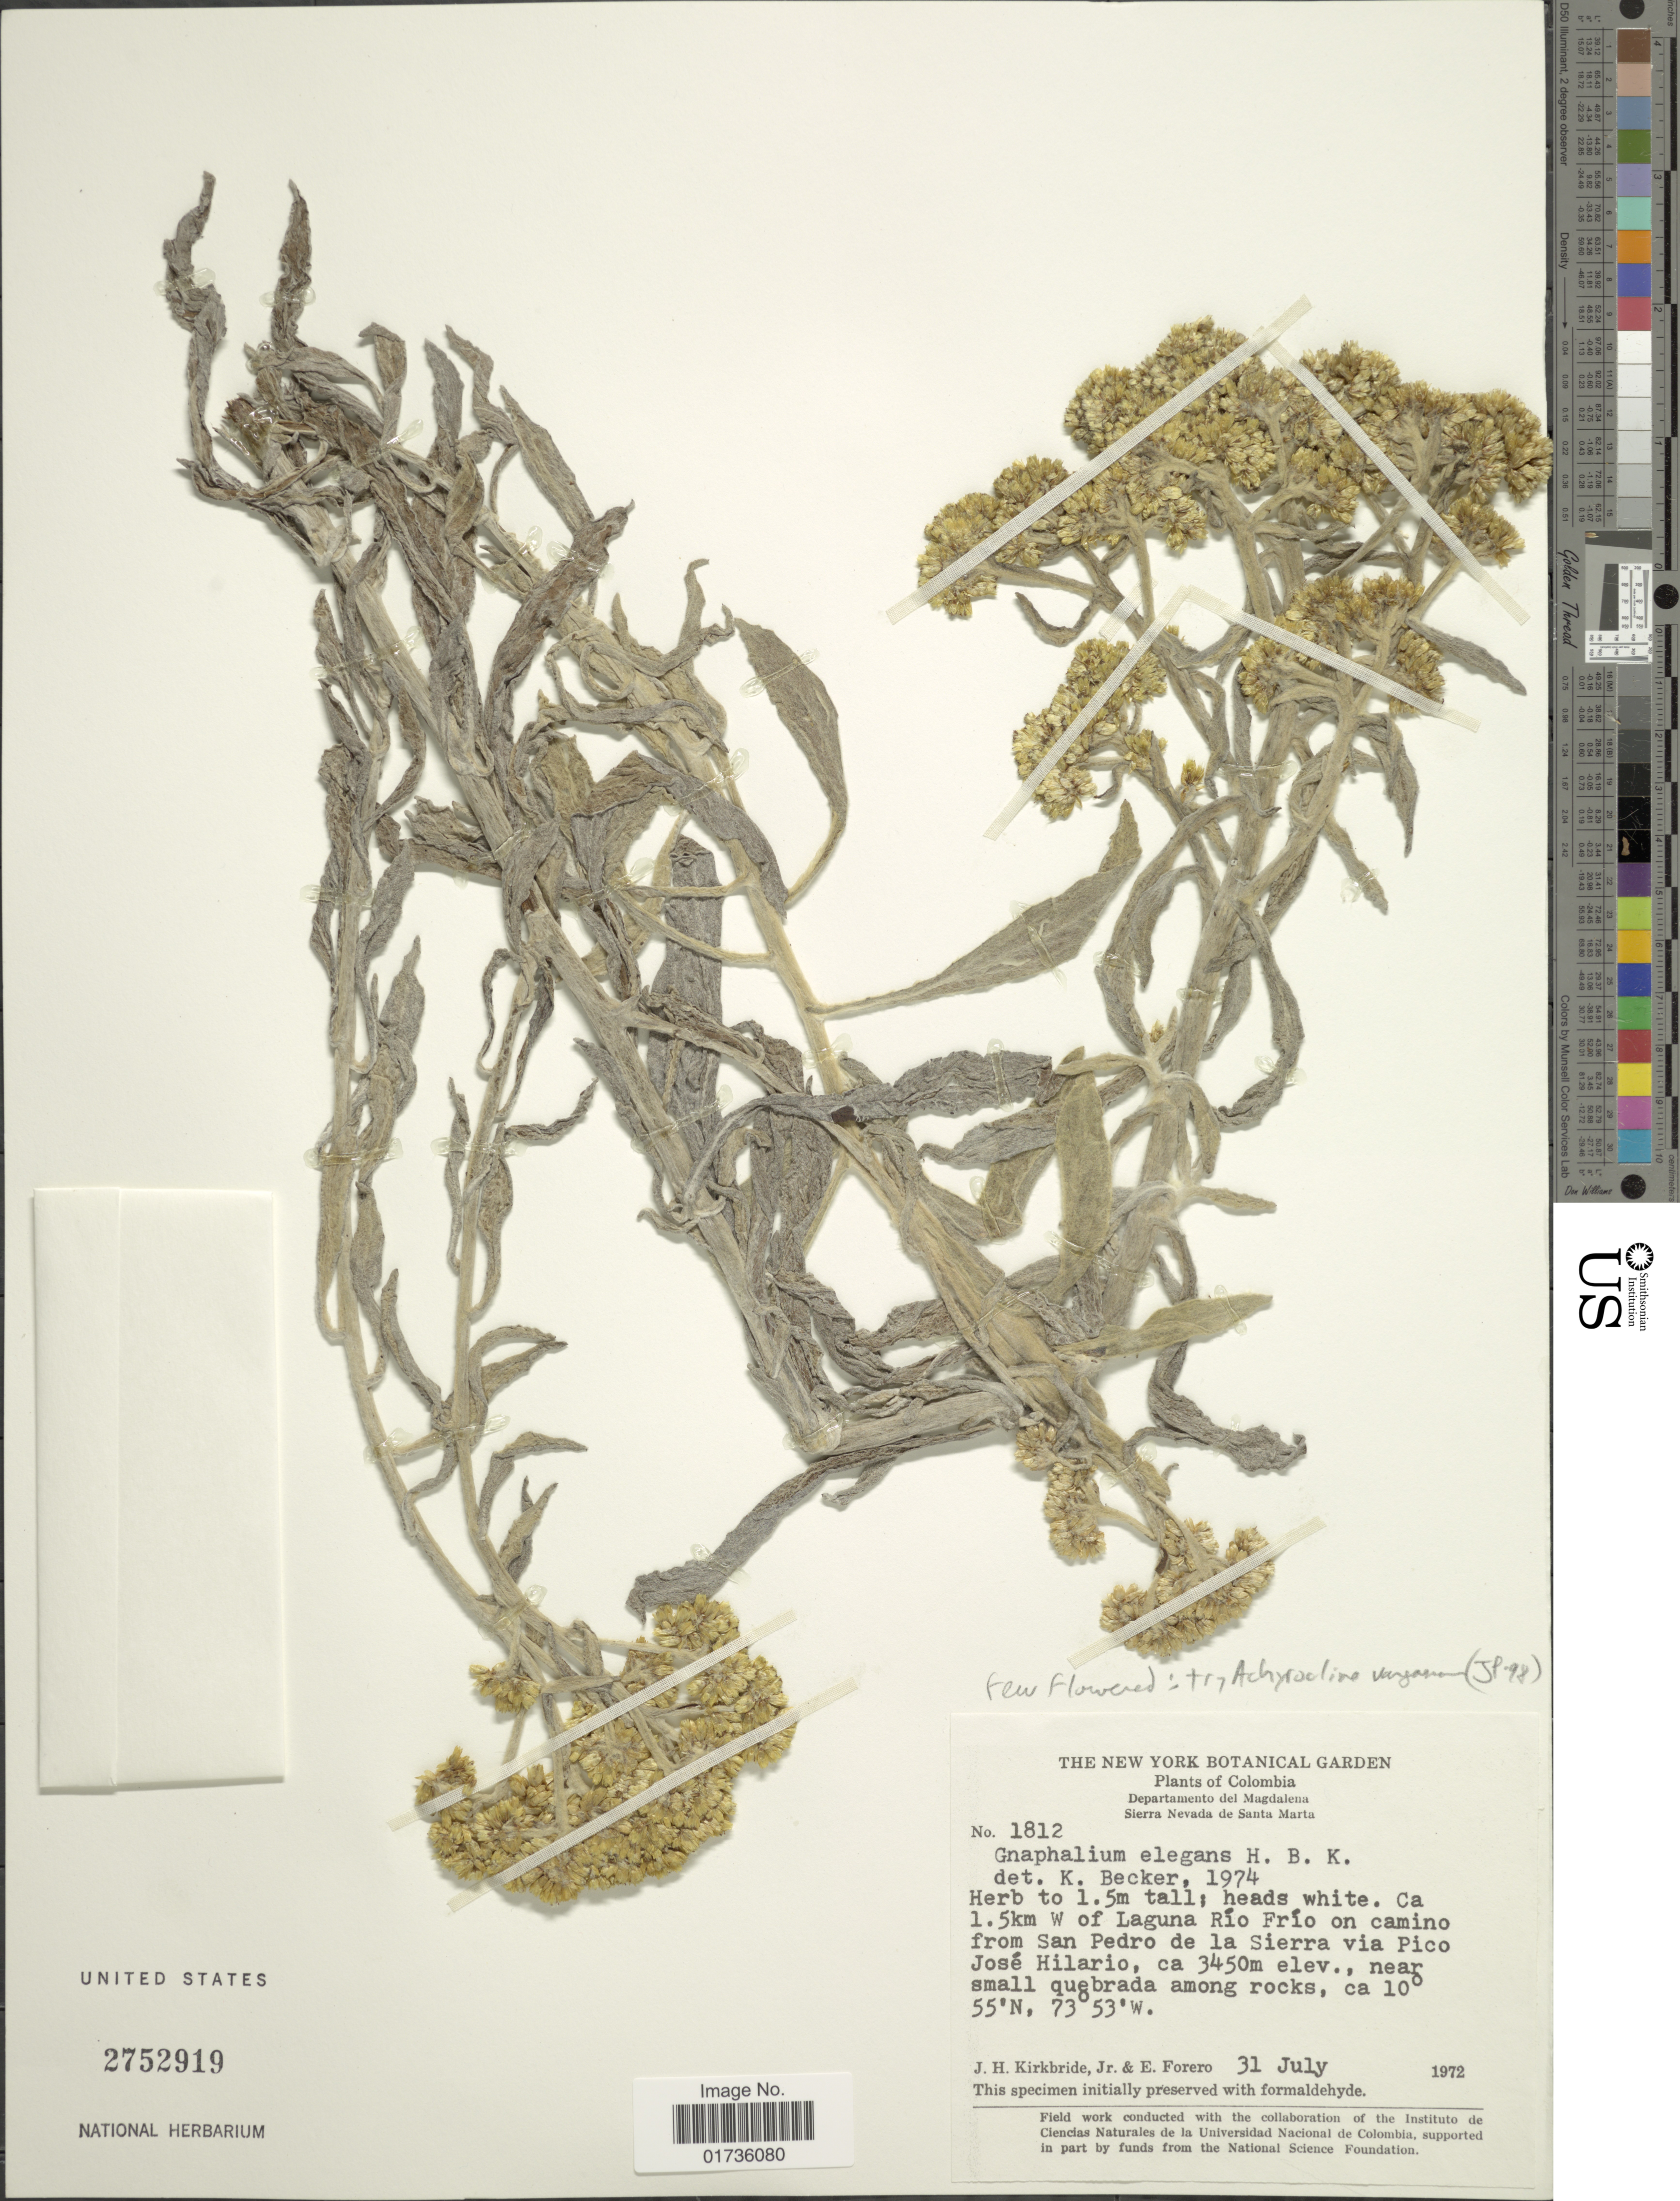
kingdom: Plantae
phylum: Tracheophyta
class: Magnoliopsida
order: Asterales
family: Asteraceae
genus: Achyrocline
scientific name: Achyrocline sp.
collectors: J. H. Kirkbride & E. Forero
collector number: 1812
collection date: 1972-07-31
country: Colombia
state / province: Magdalena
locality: Departamento del Magdalena, Sierra Nevada de Santa Maria, Ca 1.5 km W of Laguna Río Frío on camino from San pedro de la Sierra via Pico José Hilario, near small quebrada among rocks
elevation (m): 3450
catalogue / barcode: US 2752919